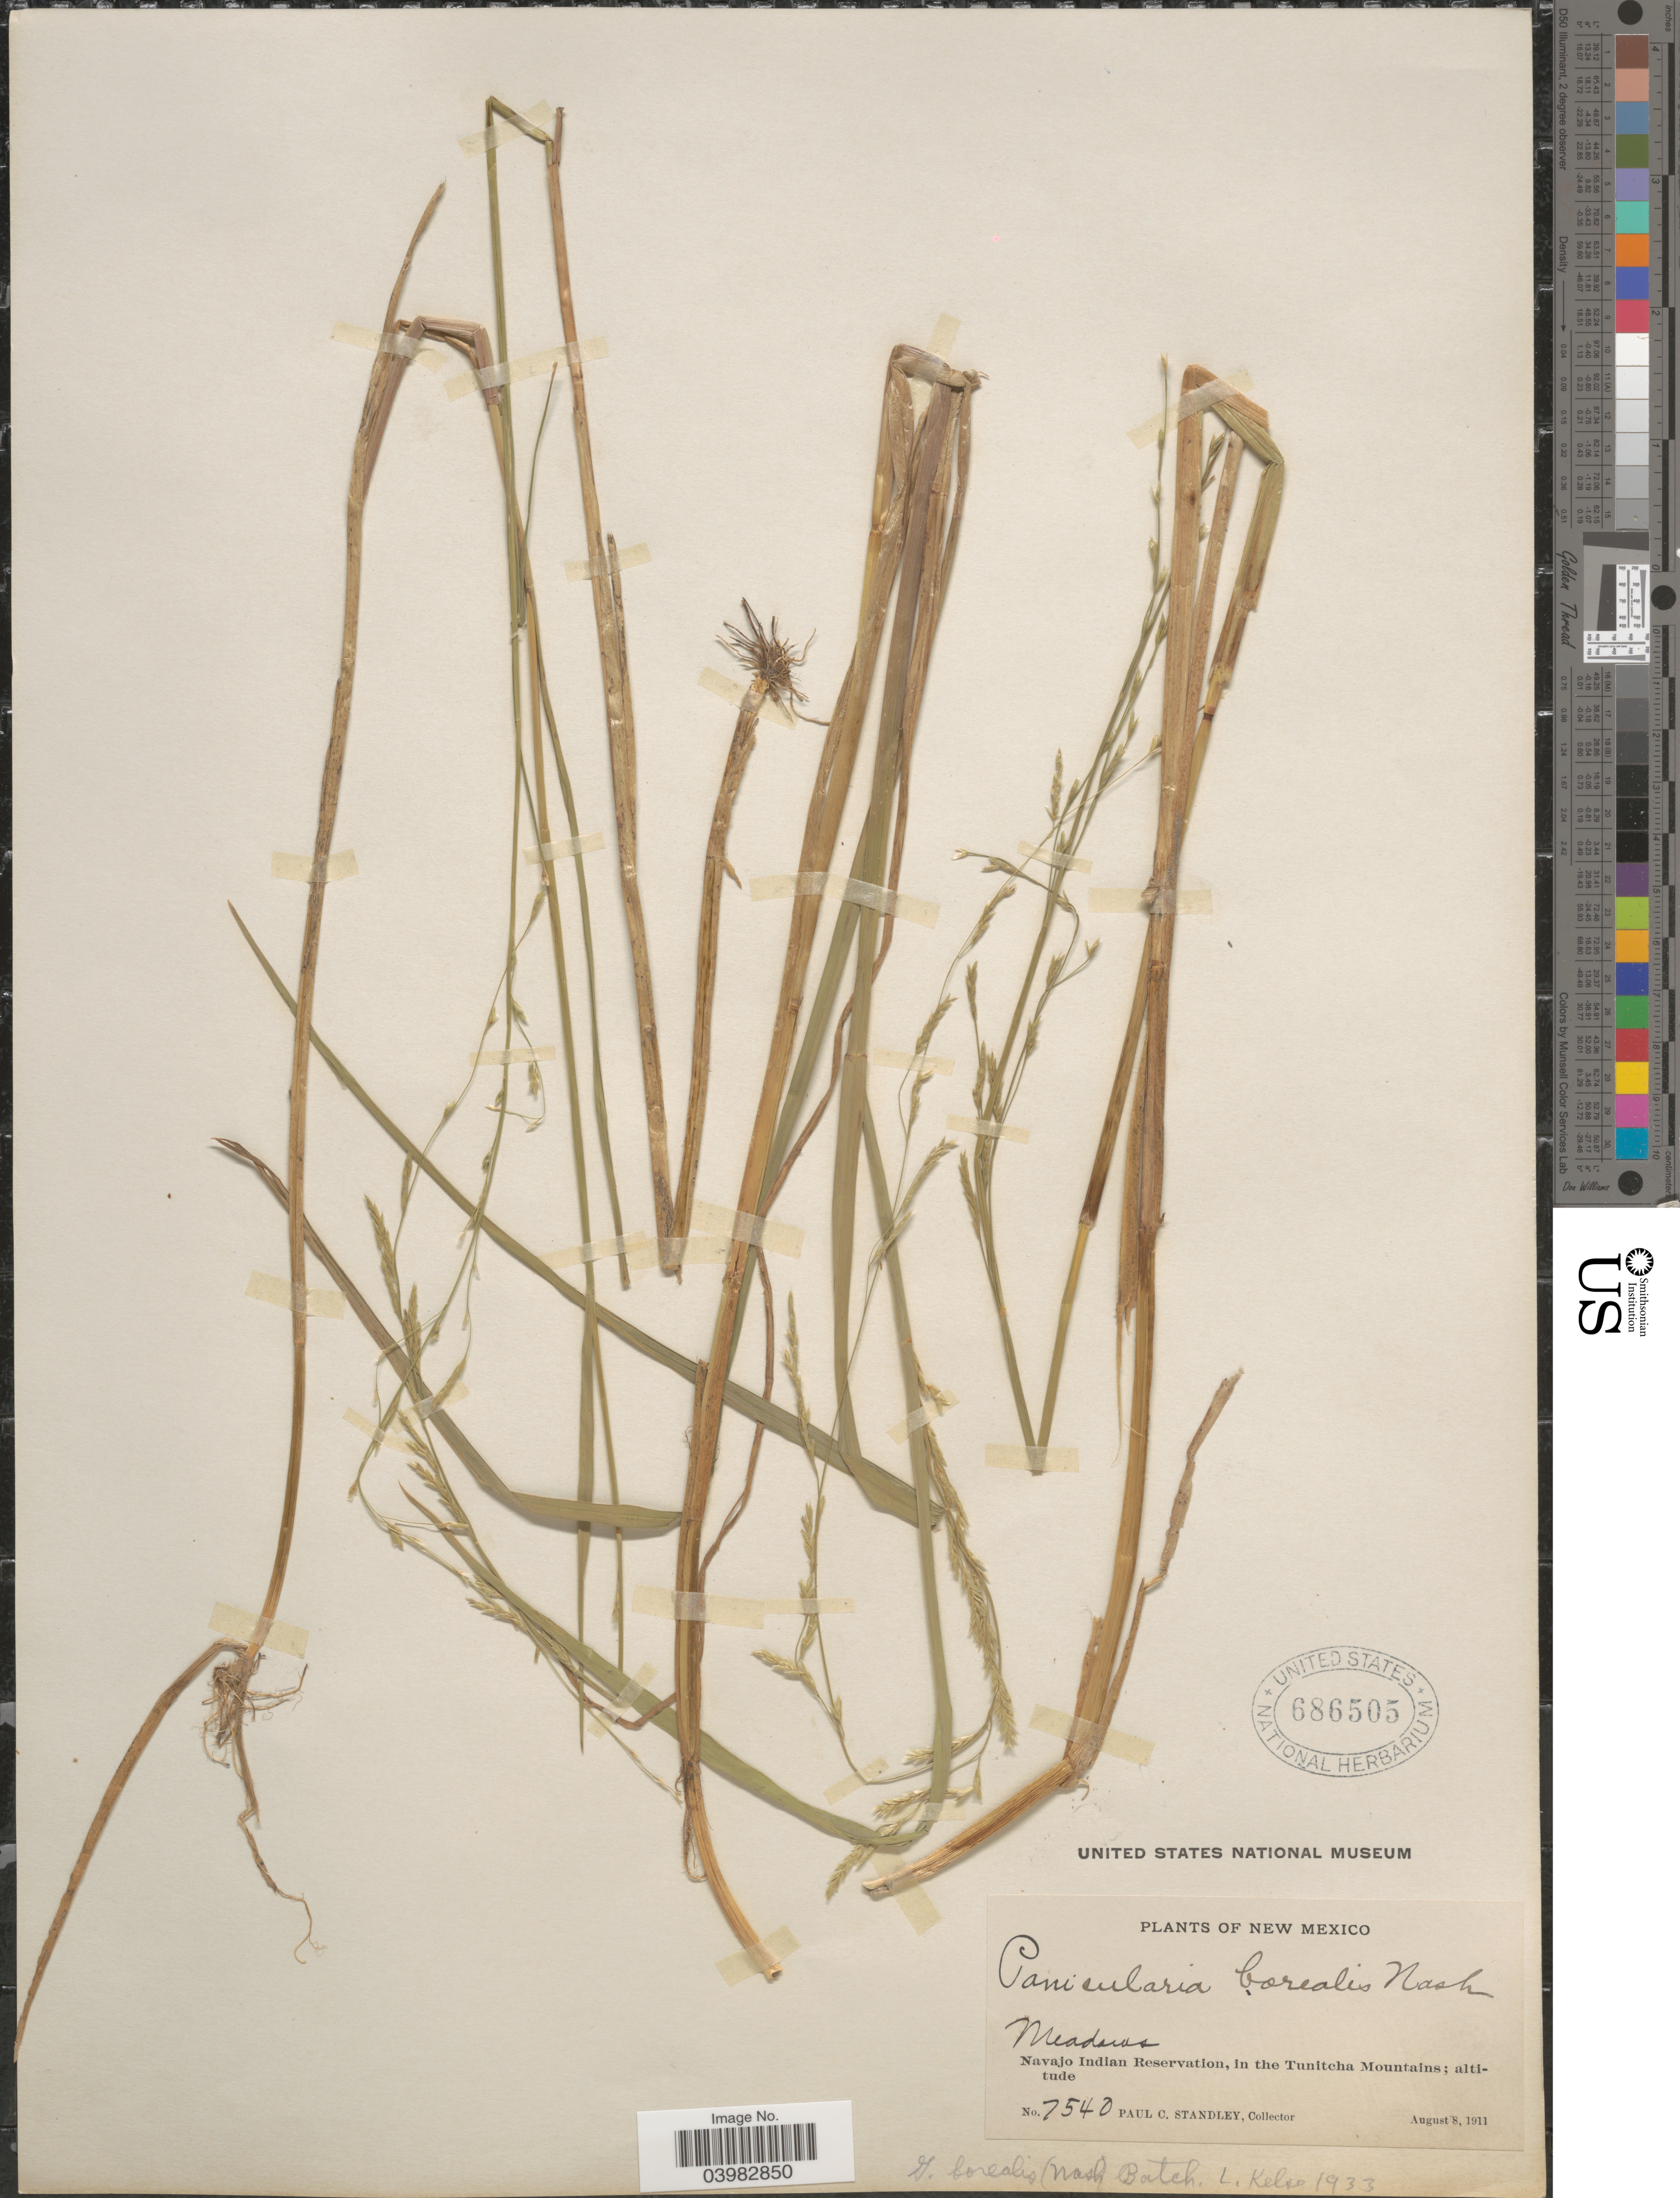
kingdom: Plantae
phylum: Tracheophyta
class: Liliopsida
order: Poales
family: Poaceae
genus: Glyceria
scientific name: Glyceria borealis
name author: (Nash) Batchelder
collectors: P. C. Standley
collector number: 7540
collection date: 1911-08-08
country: United States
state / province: New Mexico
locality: Navajo Indian Reservation, in the Tunitcha Mountains.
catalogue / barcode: US 686505